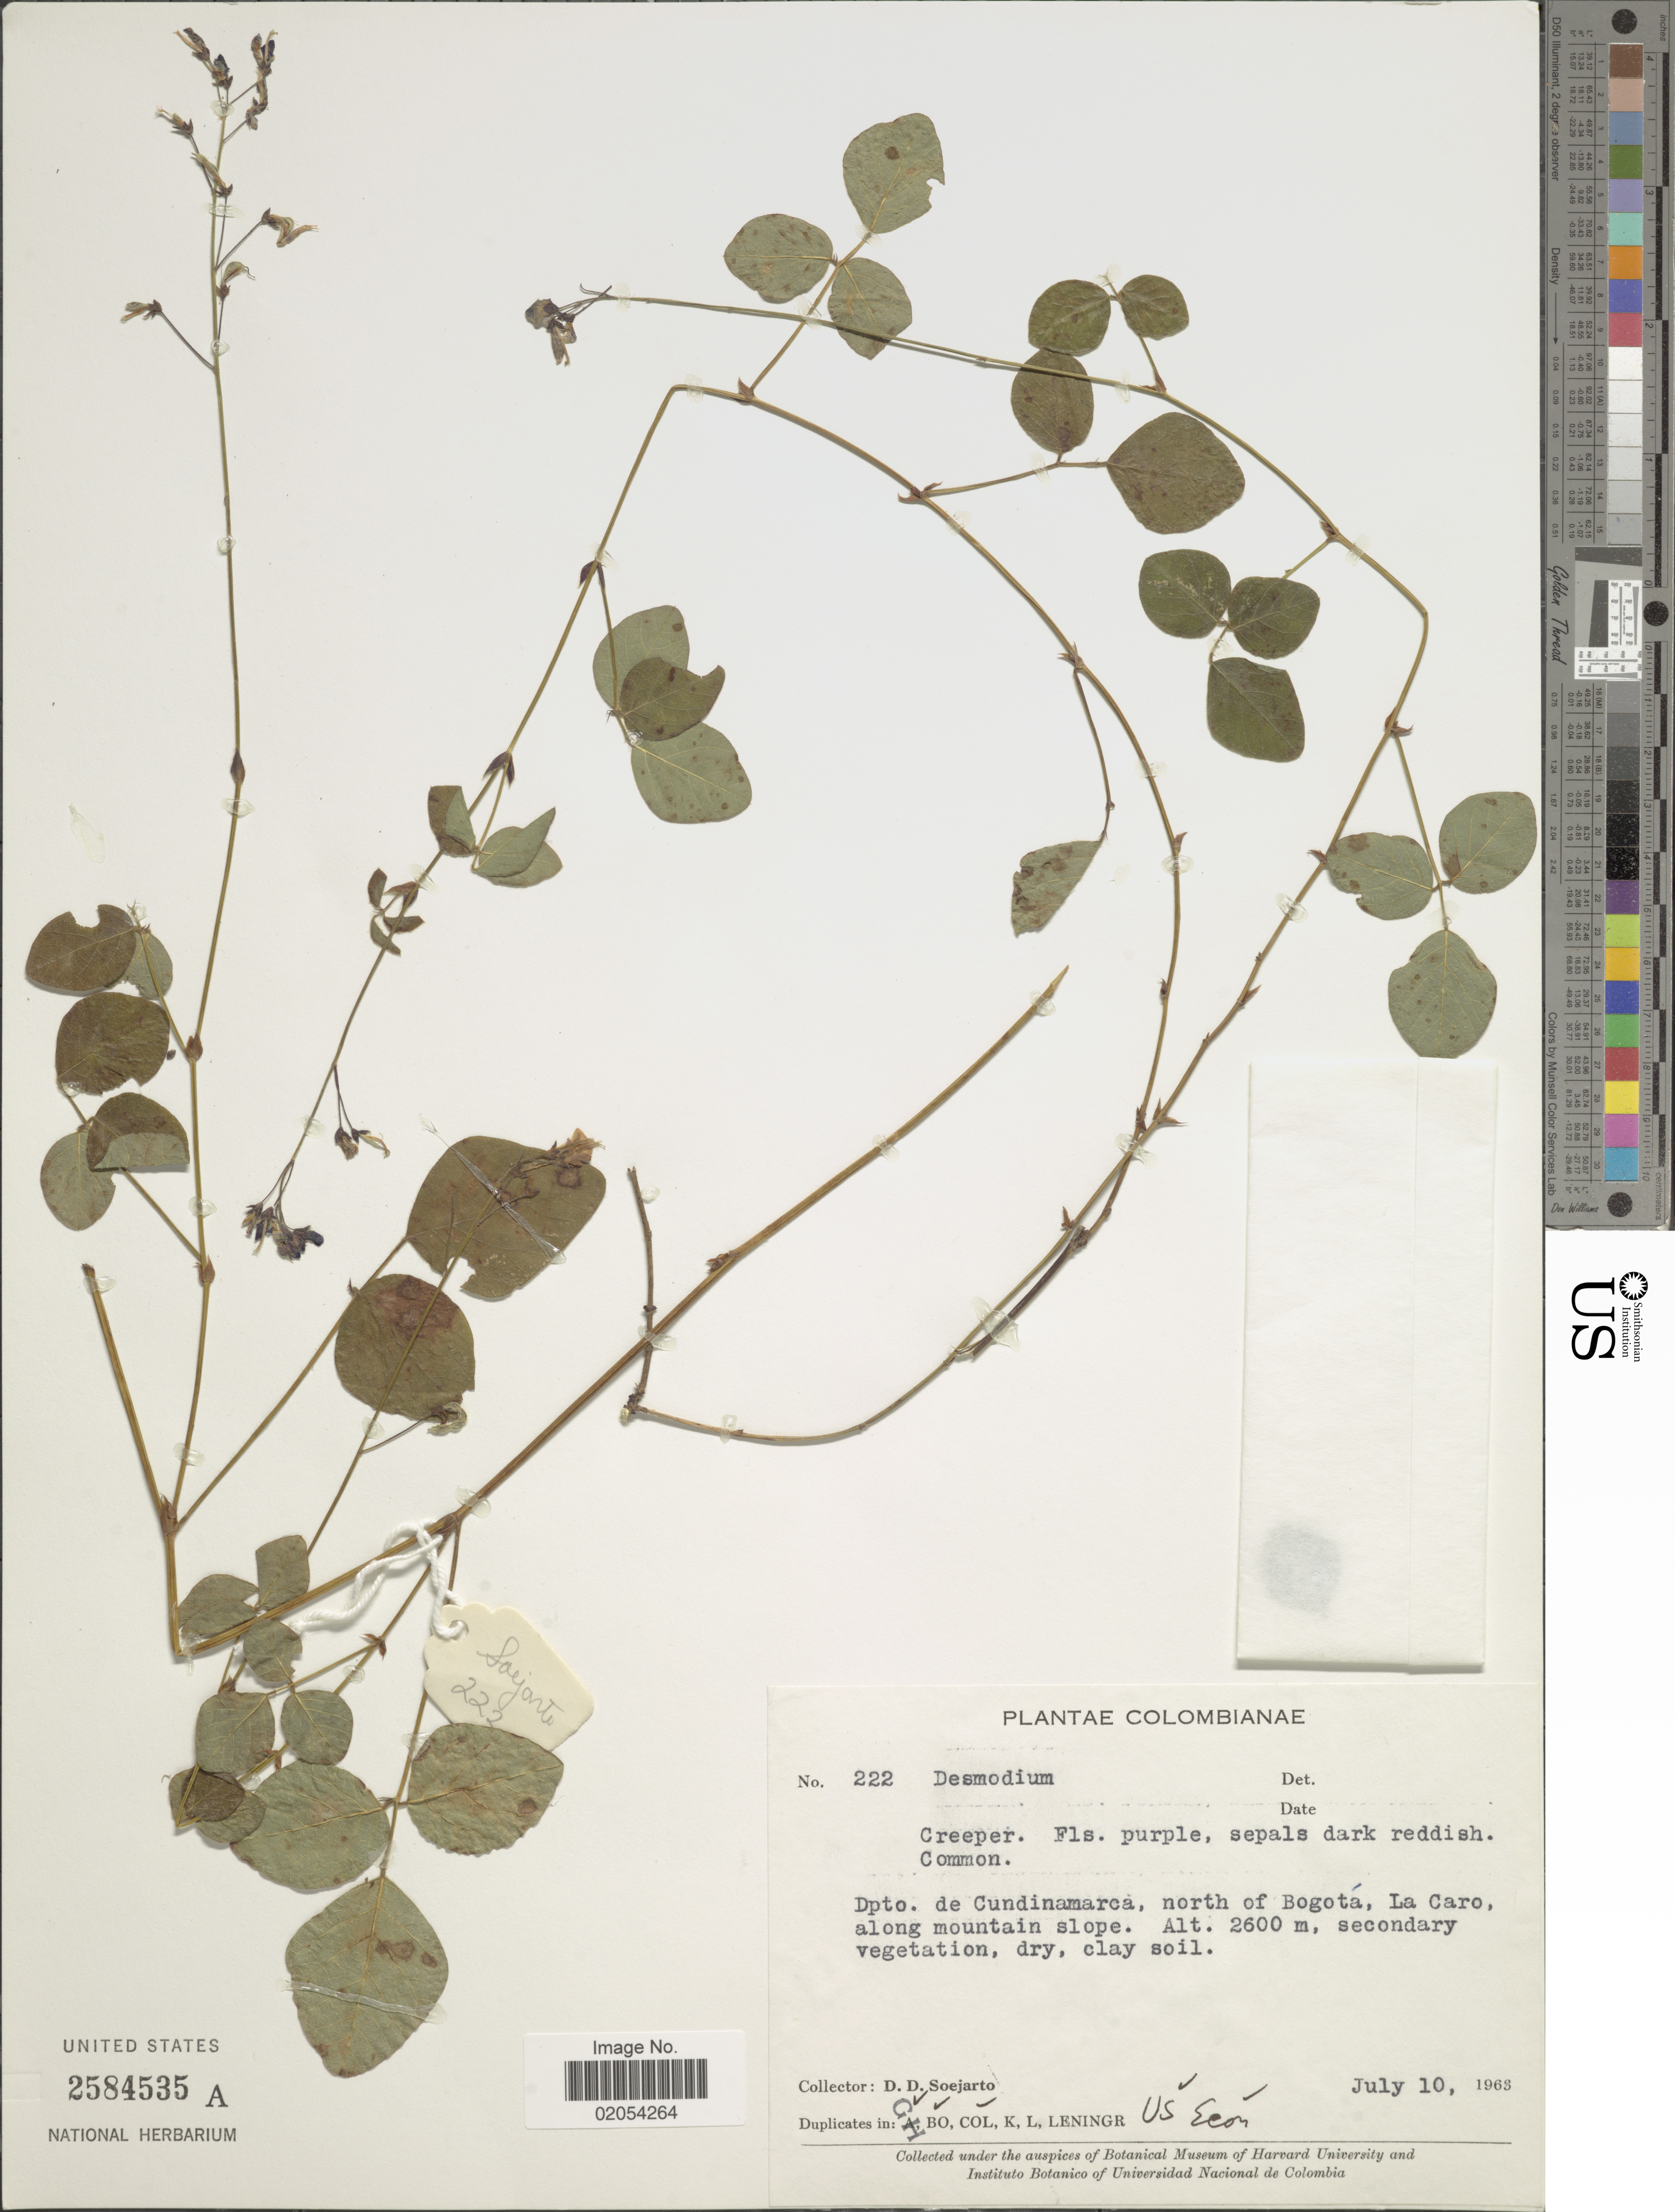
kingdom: Plantae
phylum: Tracheophyta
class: Magnoliopsida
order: Fabales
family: Fabaceae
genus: Desmodium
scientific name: Desmodium sp.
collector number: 222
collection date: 1963-07-10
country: Colombia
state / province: Cundinamarca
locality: Dpto. de Cundinamarca, north of Bogota, La Caro, along mountain slope.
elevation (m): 2600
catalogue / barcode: US 2584535A